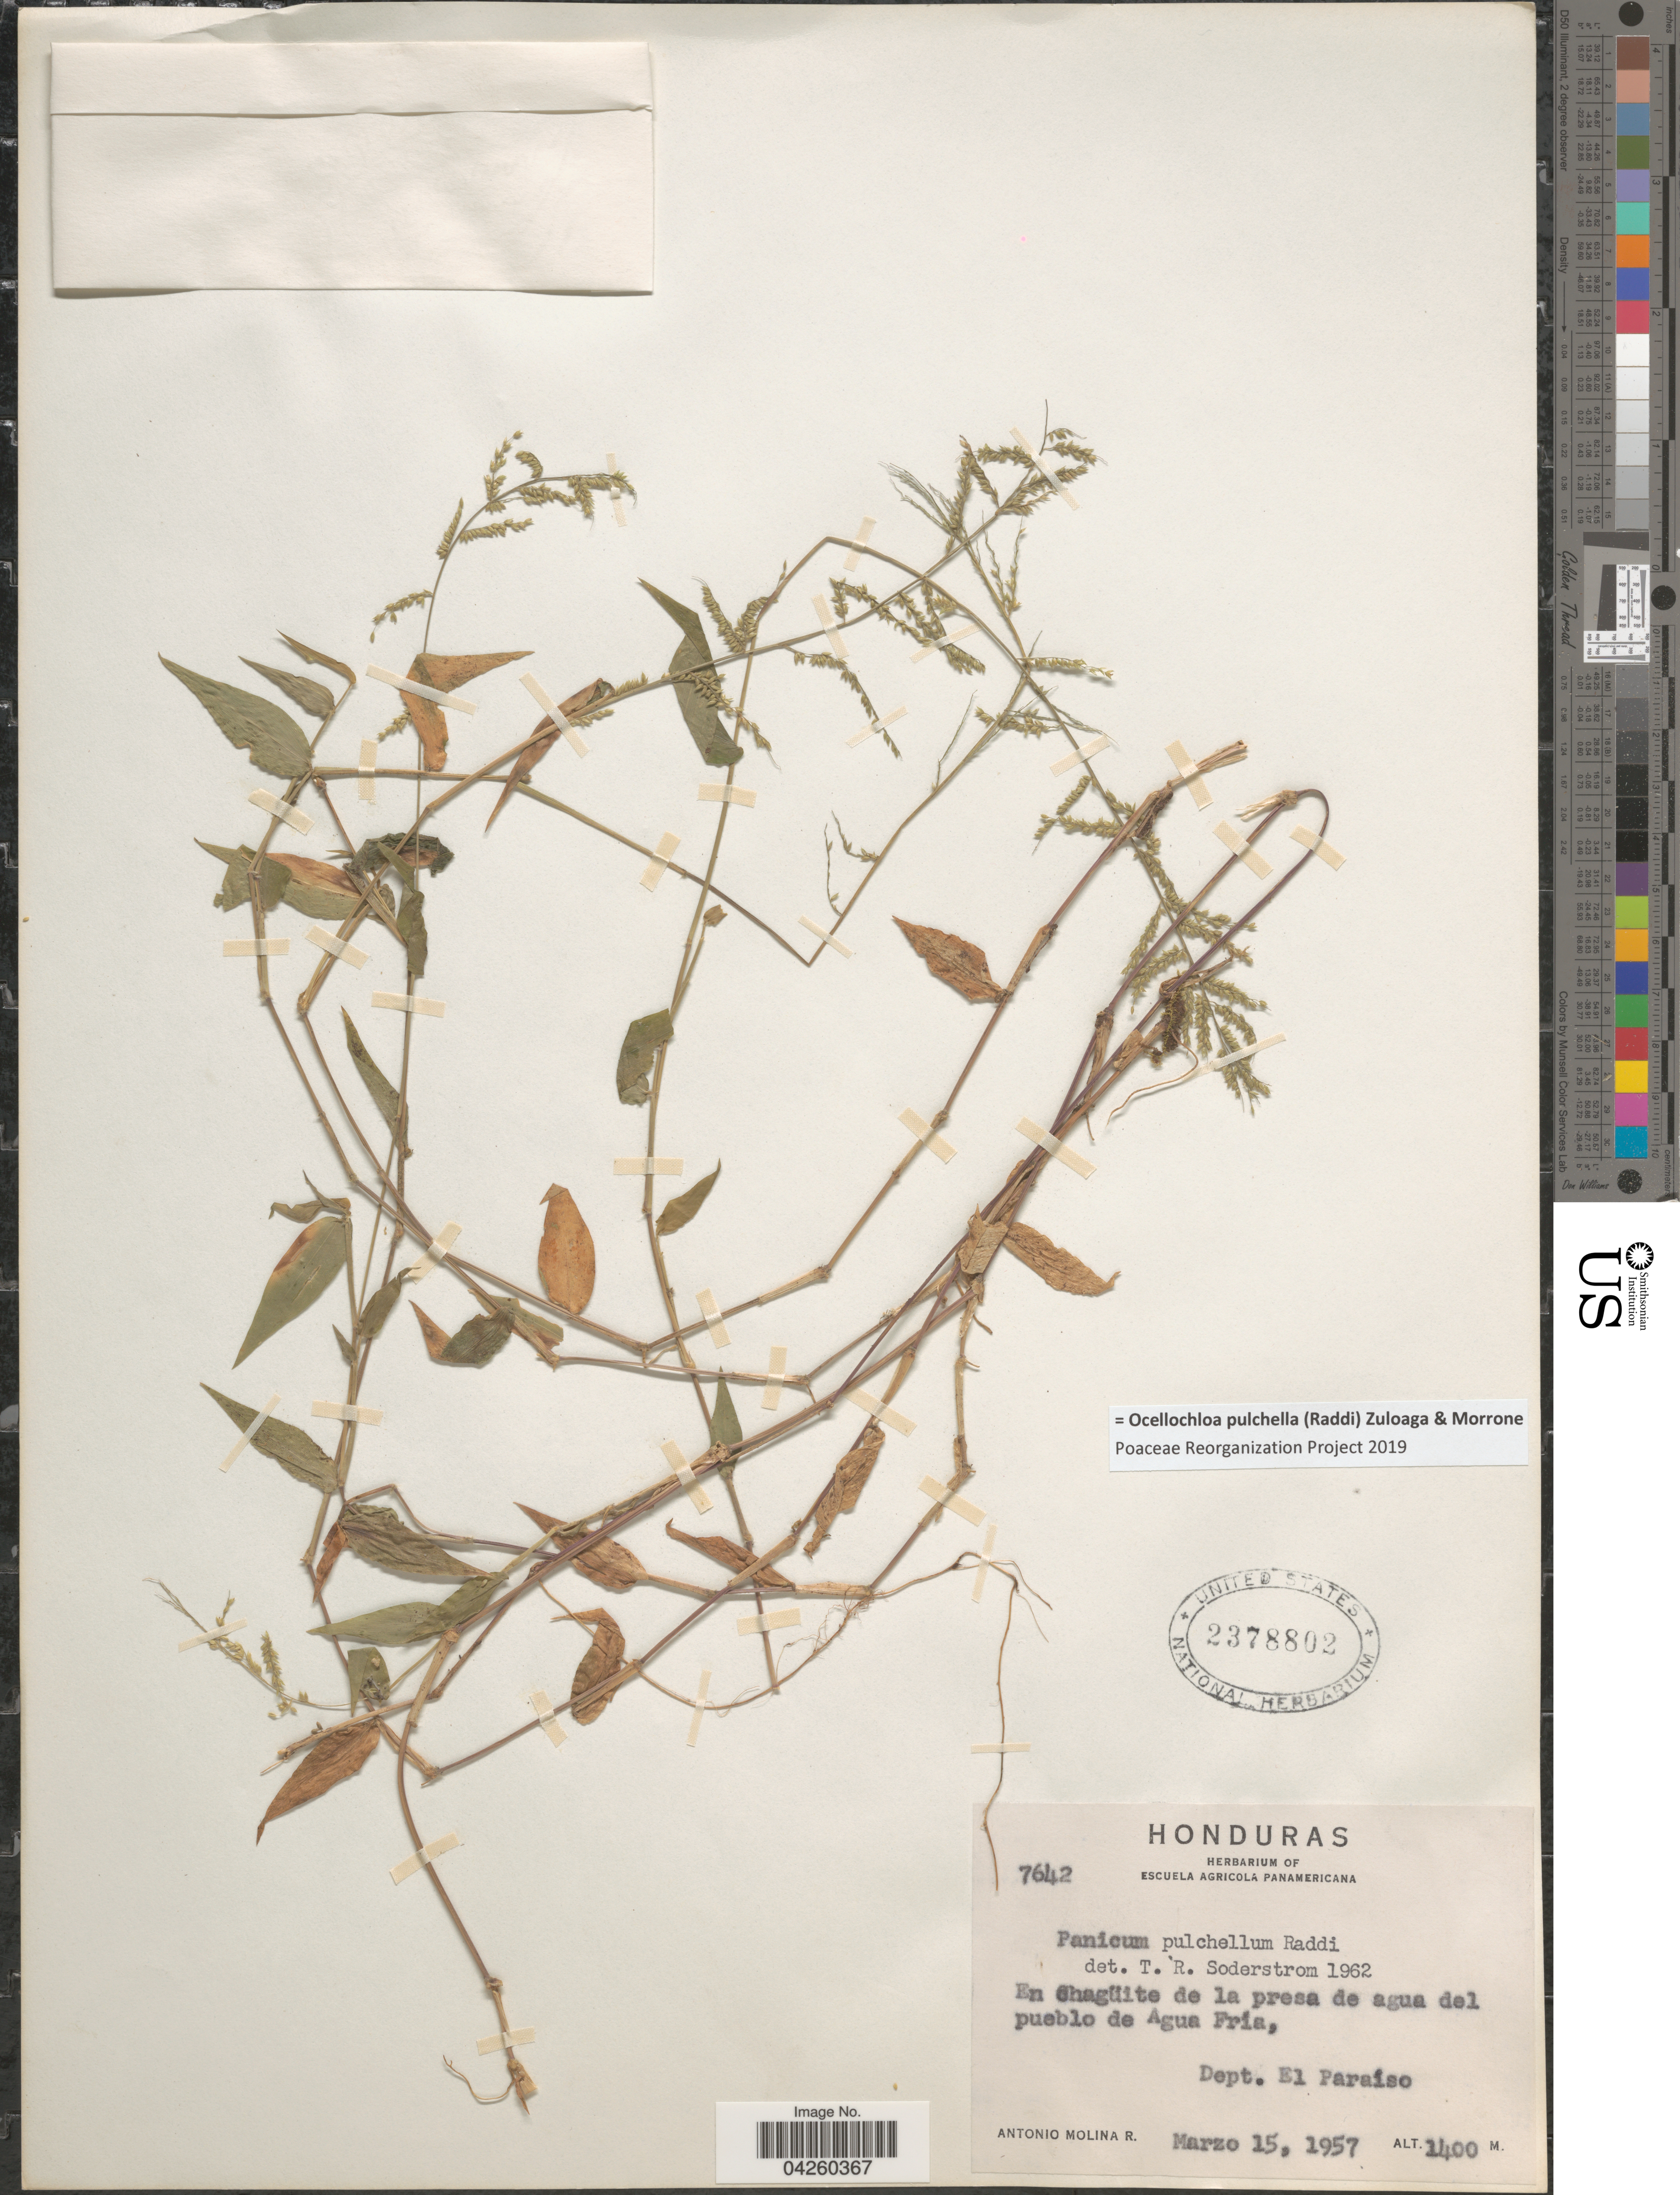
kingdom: Plantae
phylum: Tracheophyta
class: Liliopsida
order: Poales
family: Poaceae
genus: Ocellochloa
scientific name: Ocellochloa pulchella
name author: (Raddi) Zuloaga & Morrone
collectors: A. Molina R.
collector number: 7642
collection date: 1957-03-15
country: Honduras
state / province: El Paraiso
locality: En Chagüite de la presa de agua del pueblo de Agua Fría, Dept. El Paraíso.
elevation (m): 1400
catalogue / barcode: US 2378802